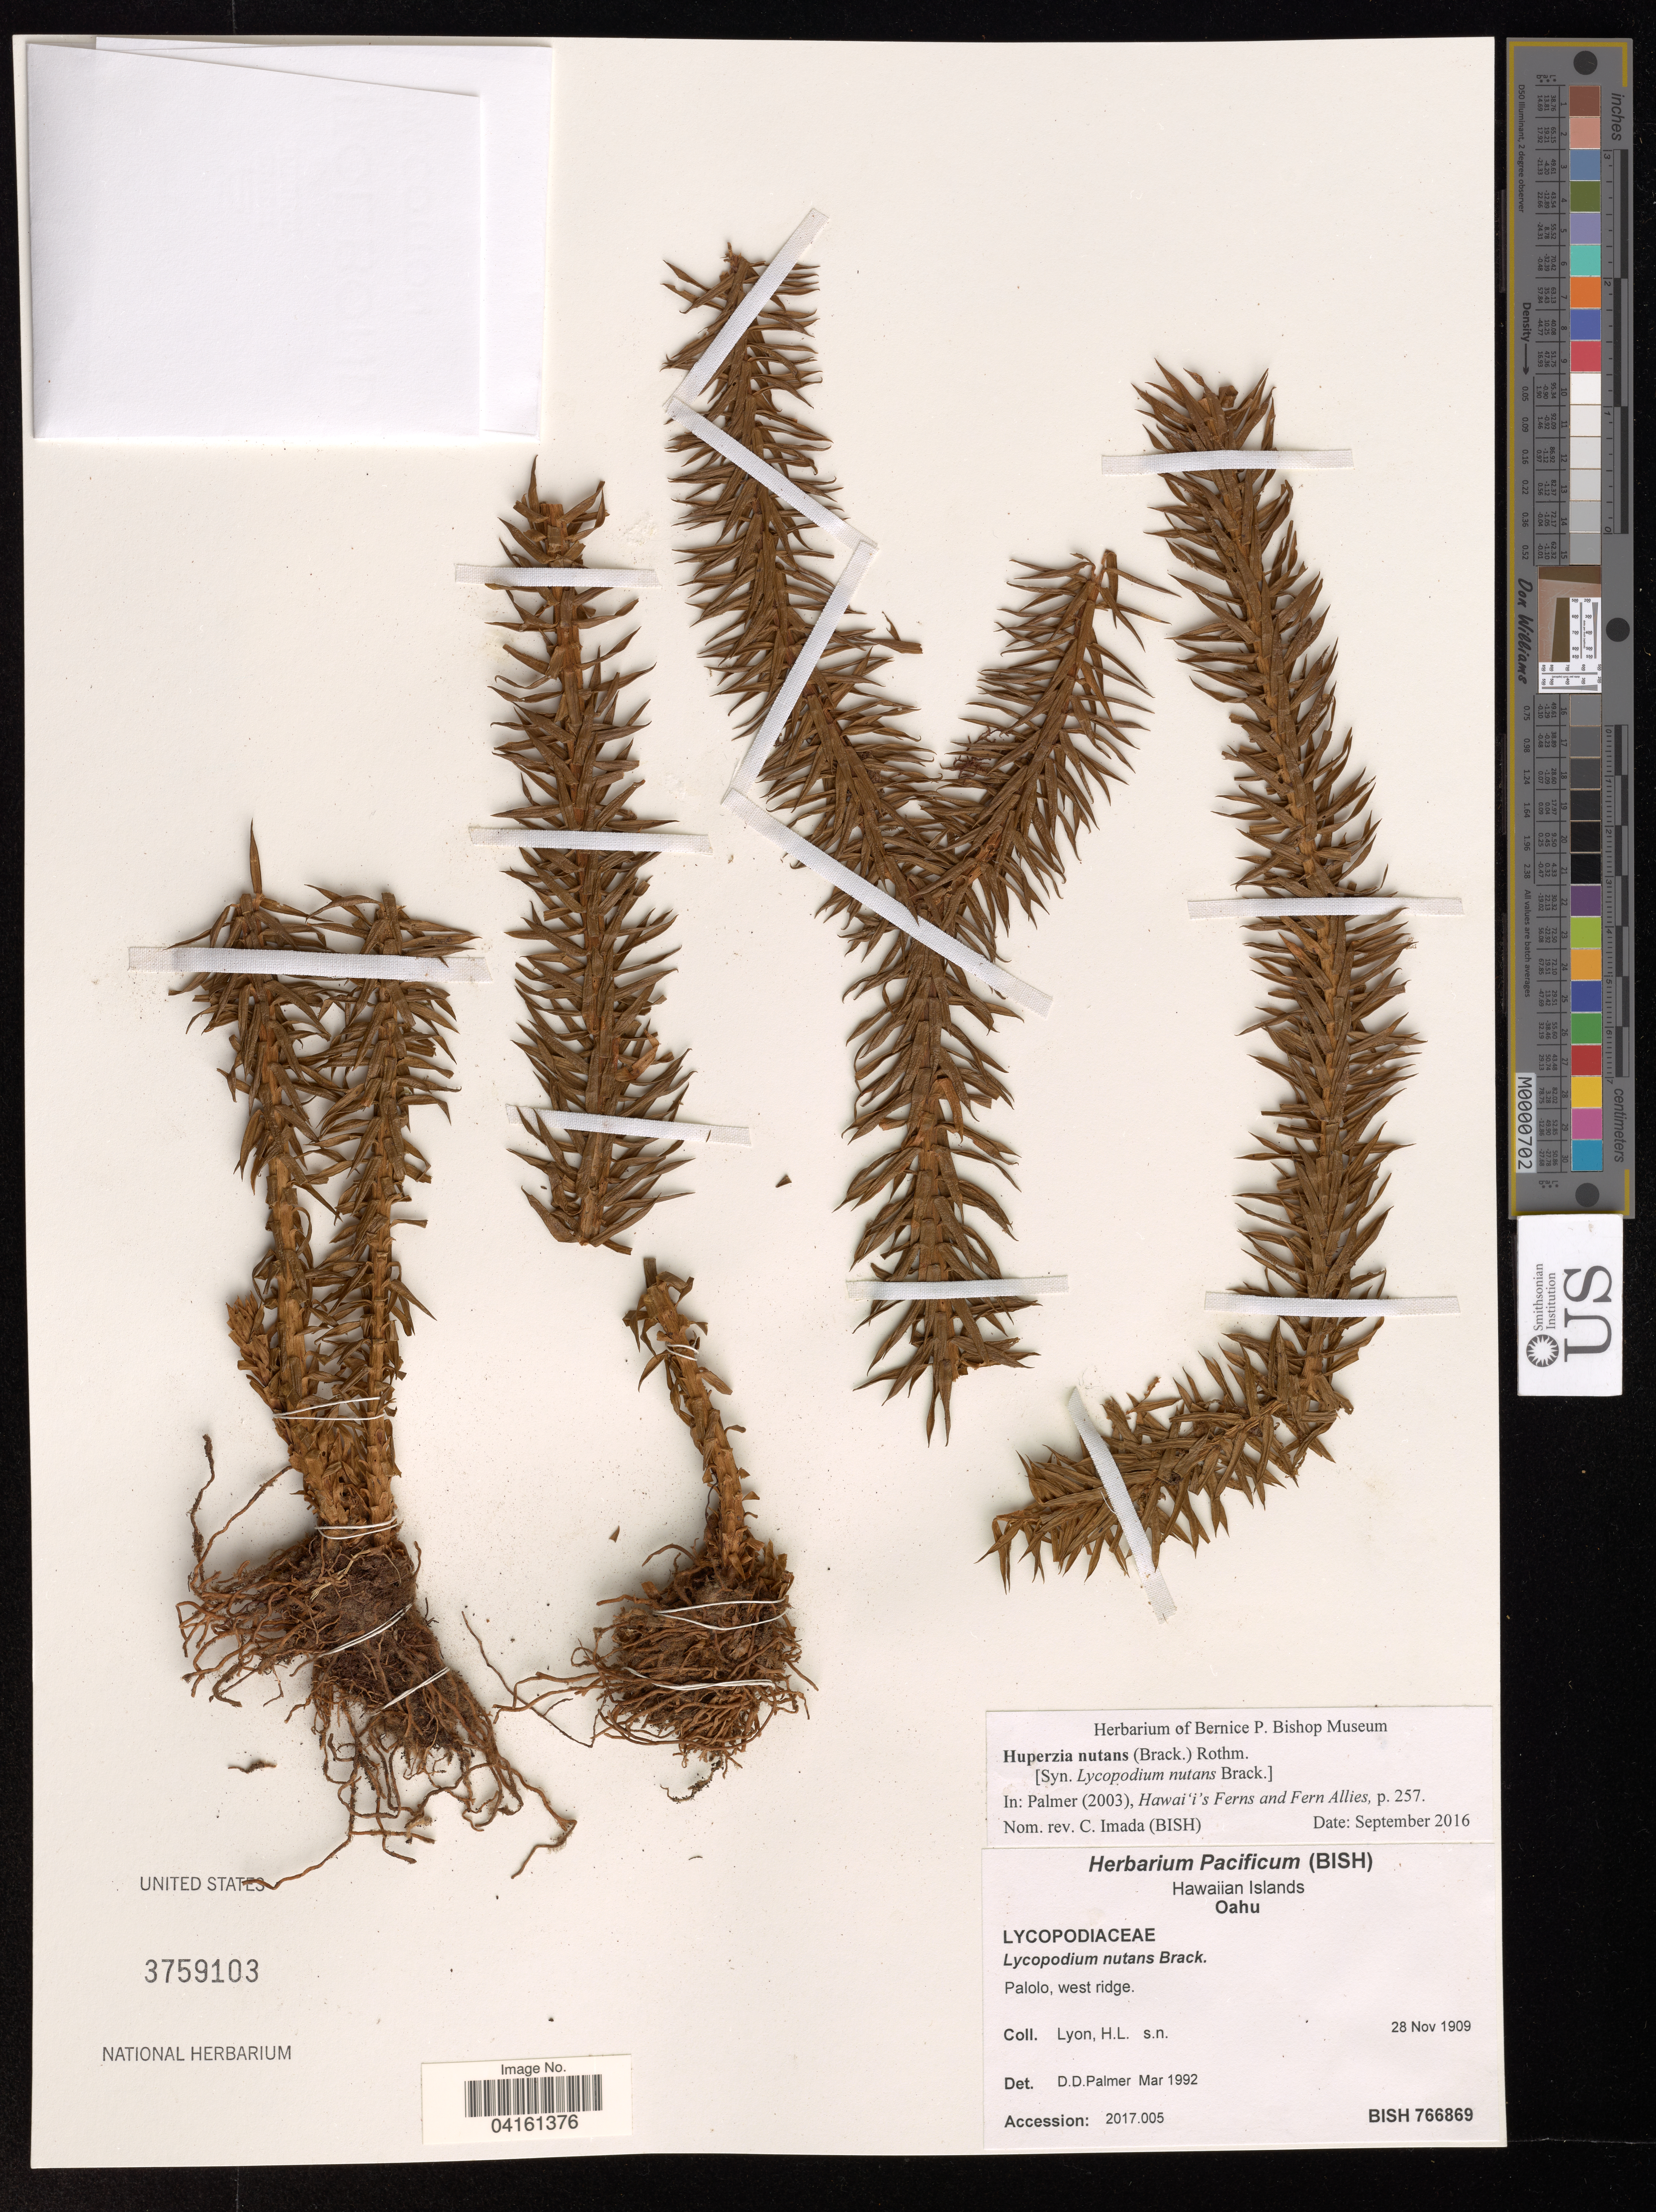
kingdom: Plantae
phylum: Tracheophyta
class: Lycopodiopsida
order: Lycopodiales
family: Lycopodiaceae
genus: Phlegmariurus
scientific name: Phlegmariurus nutans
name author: (Brack.) W.H. Wagner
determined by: Wagner, W. L., (BOT), Smithsonian Institution - National Museum of Natural History (UNITED STATES)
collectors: H. Lyon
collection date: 1909-11-28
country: United States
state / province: Hawaii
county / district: Honolulu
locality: Oahu. Palolo, west ridge.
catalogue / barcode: US 3759103